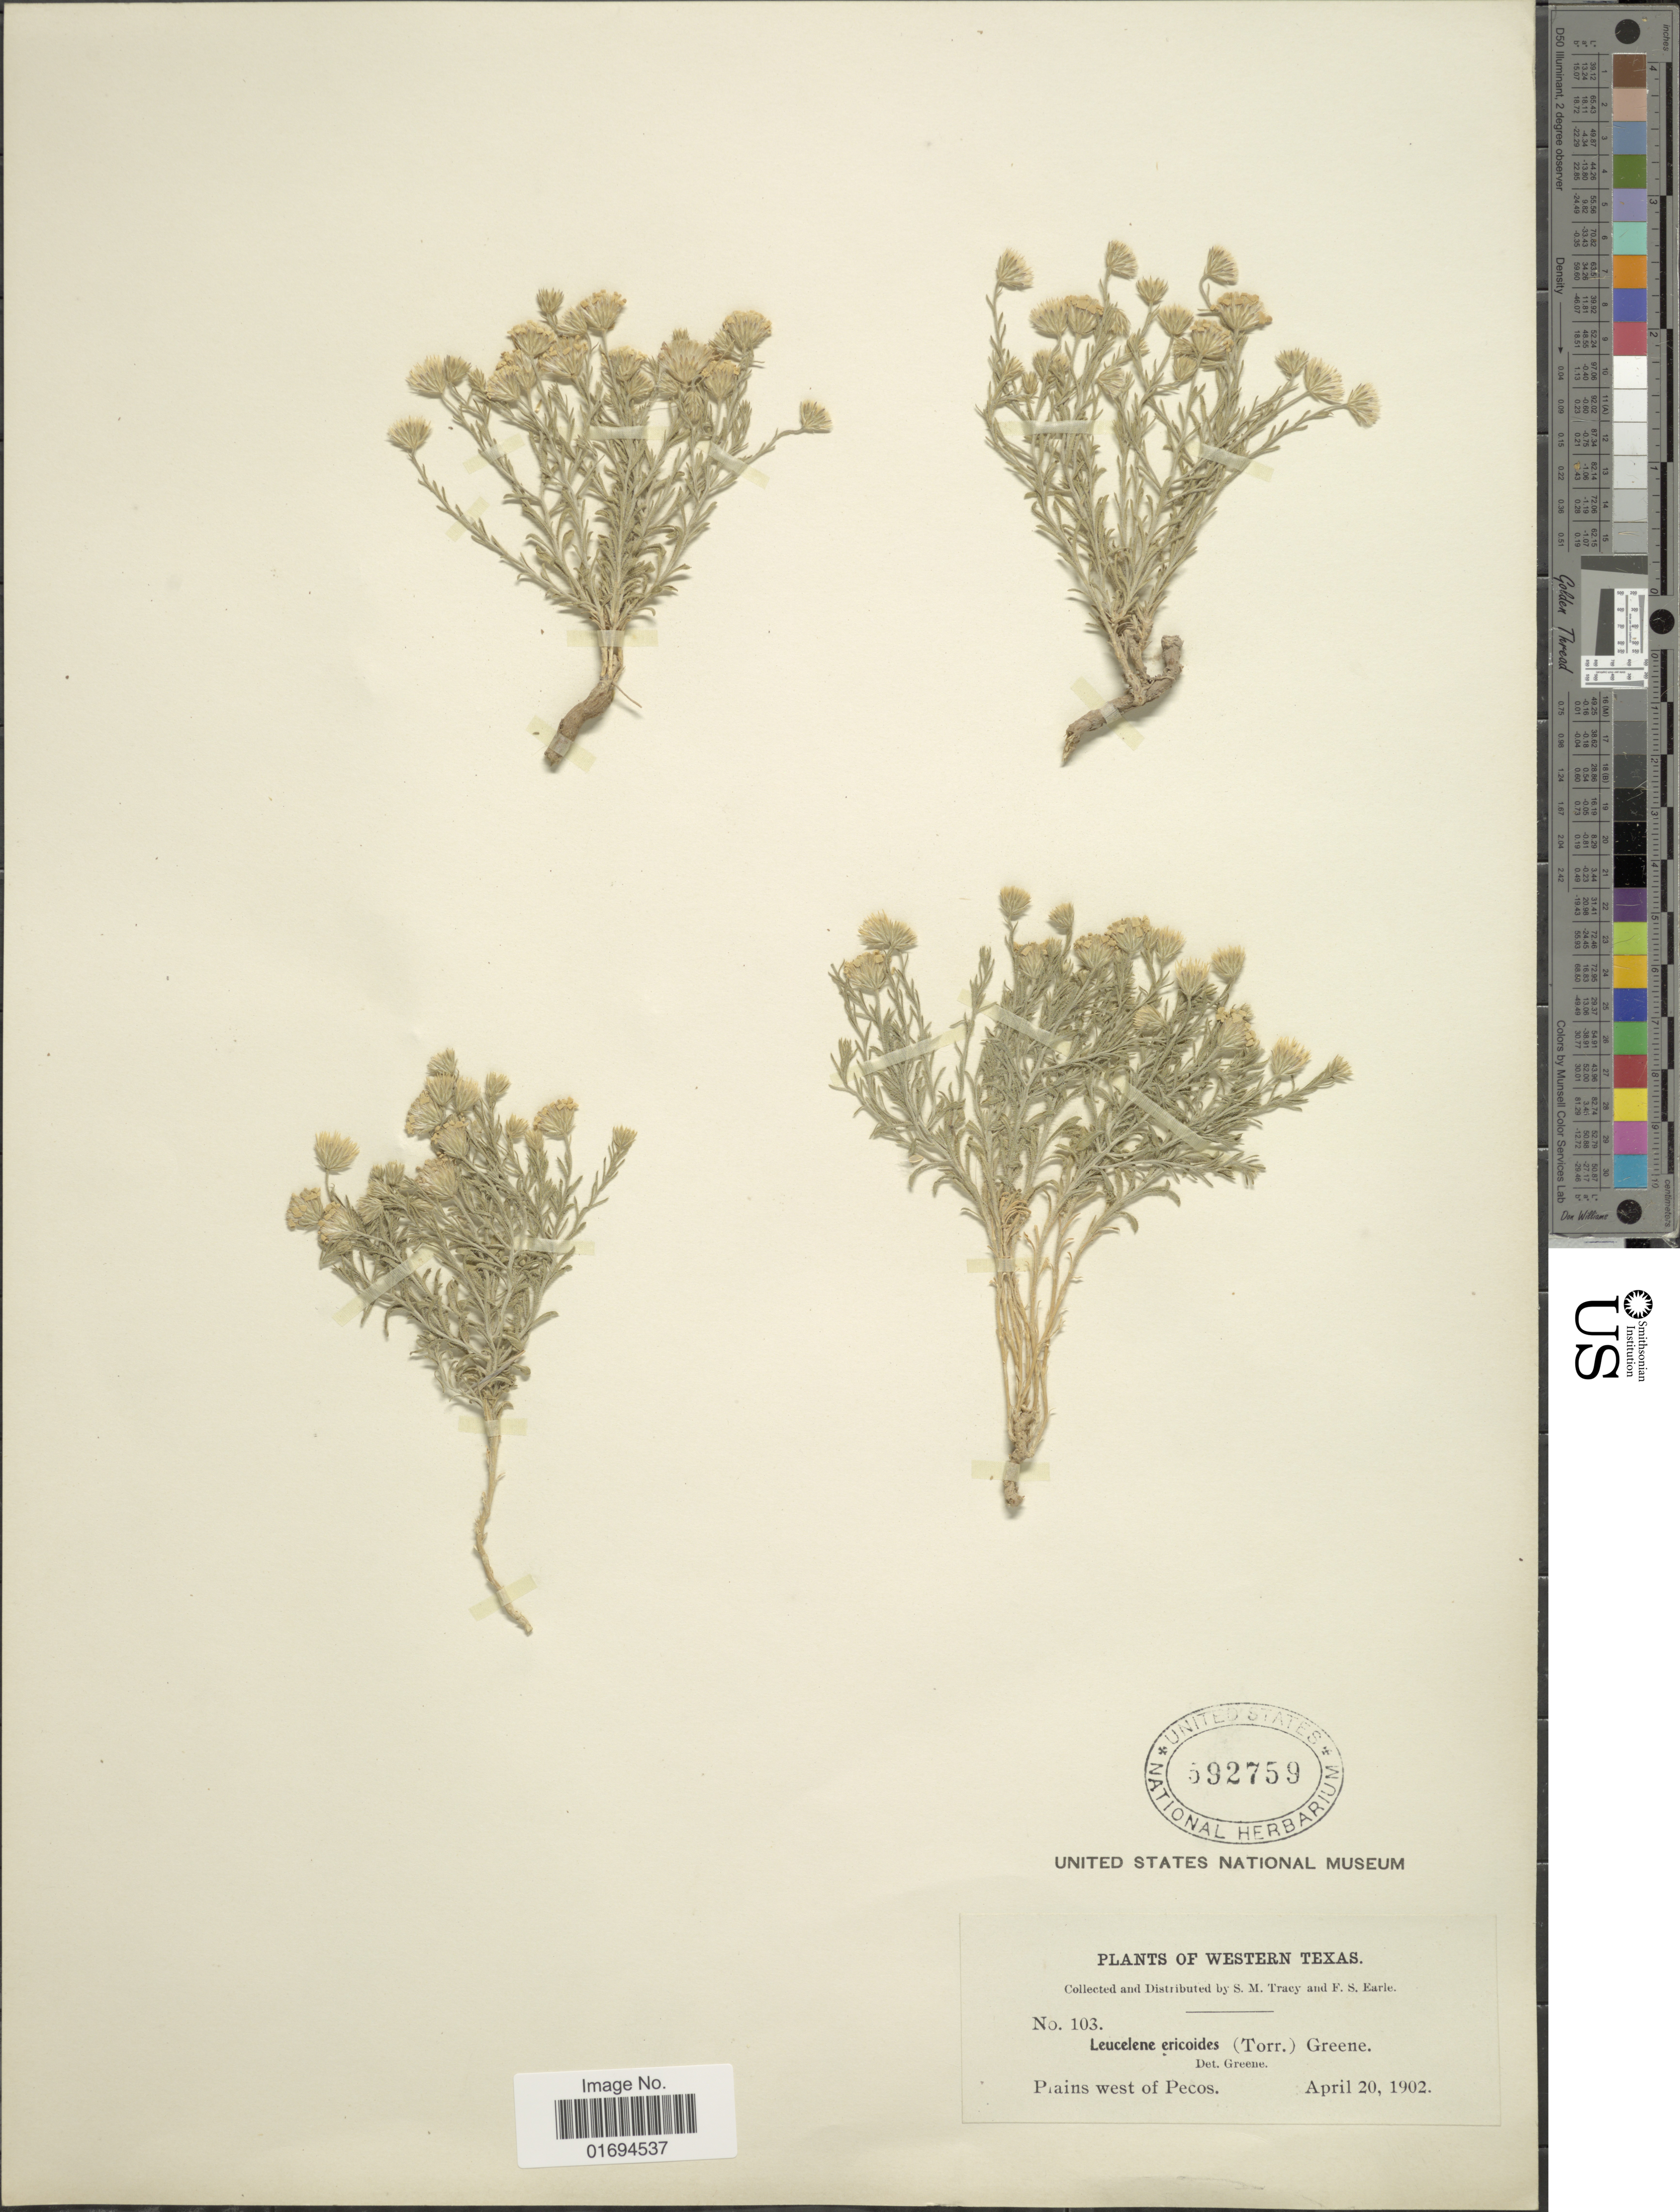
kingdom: Plantae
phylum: Tracheophyta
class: Magnoliopsida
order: Asterales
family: Asteraceae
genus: Chaetopappa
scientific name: Chaetopappa ericoides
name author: (Torr.) G.L. Nesom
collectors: S. Stracy & F. S. Earle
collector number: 103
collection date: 1902-04-20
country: United States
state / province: Texas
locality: Western Texas, Plains west of Pecos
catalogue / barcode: US 592759